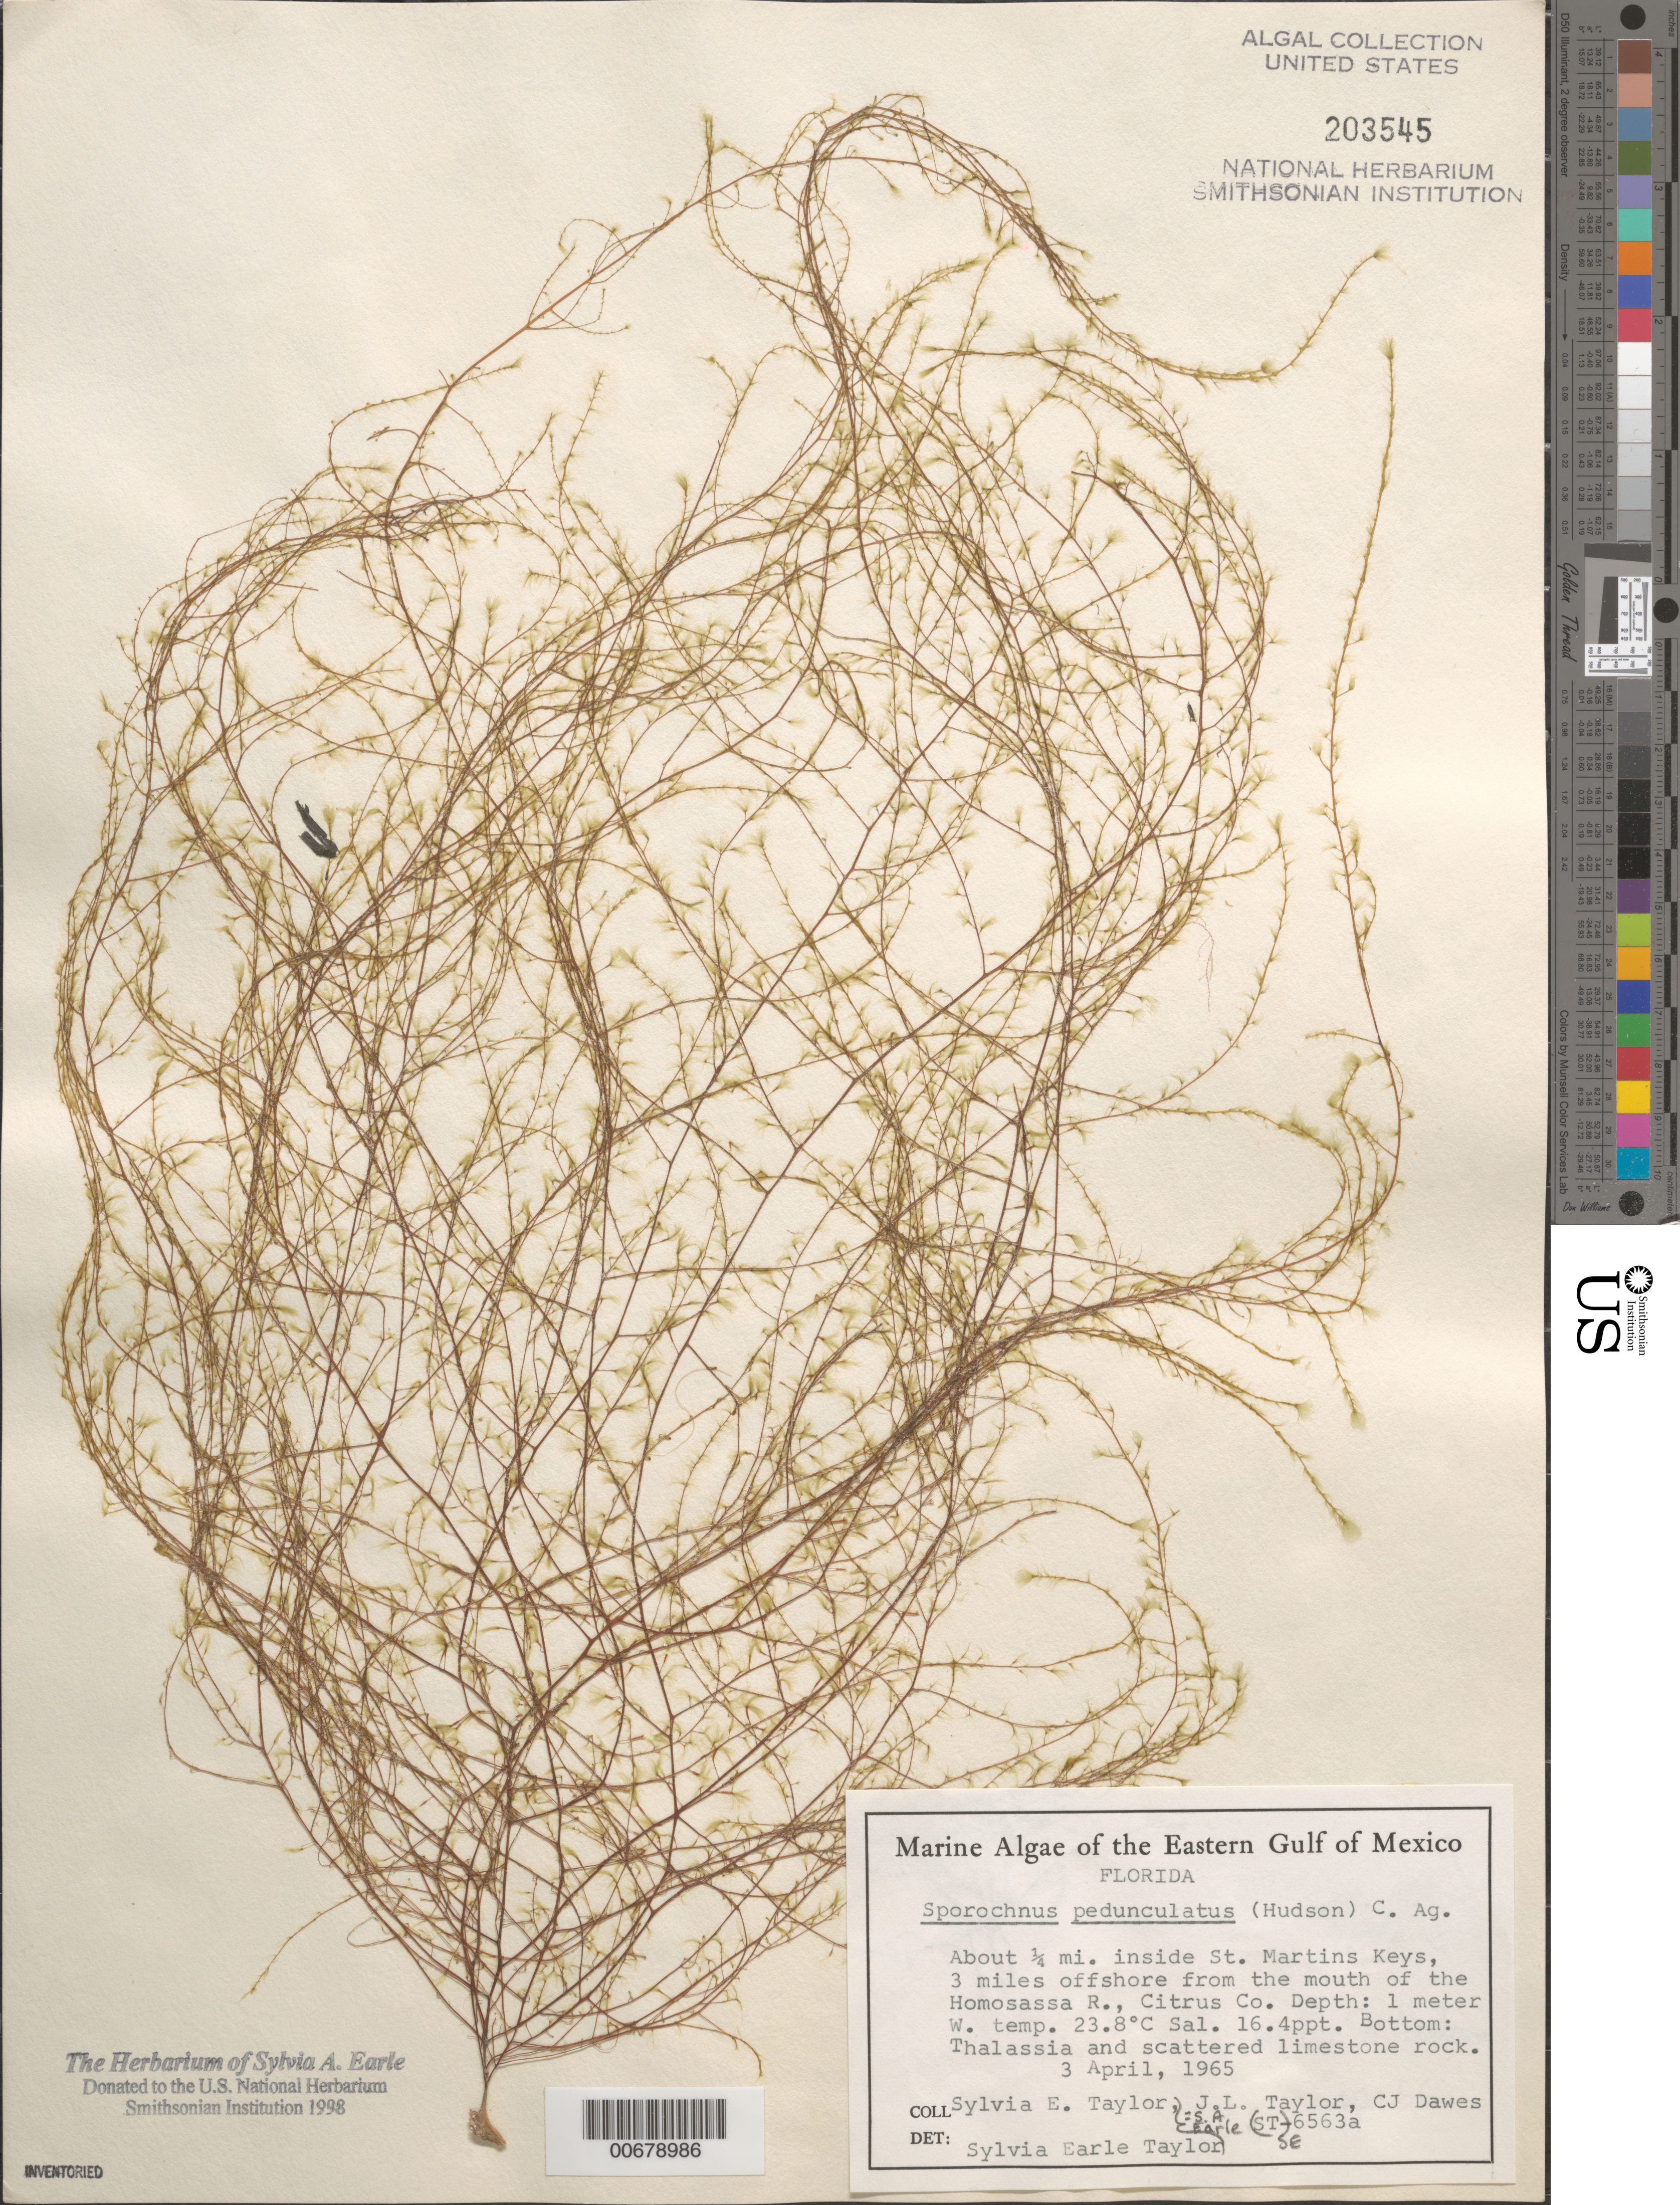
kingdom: Chromista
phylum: Ochrophyta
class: Phaeophyceae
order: Sporochnales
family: Sporochnaceae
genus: Sporochnus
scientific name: Sporochnus pedunculatus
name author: (Huds.) C. Agardh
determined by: Earle, S. A.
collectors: S. A. Earle, J. L. Taylor & C. Dawes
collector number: SE 6563a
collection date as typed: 03 Apr 1965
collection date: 1965-04-03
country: United States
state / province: Florida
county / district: Citrus County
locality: Ca. 1/4 mile inside St. Martins Keys, 3 miles off Homosassa River mouth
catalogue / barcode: US 203545